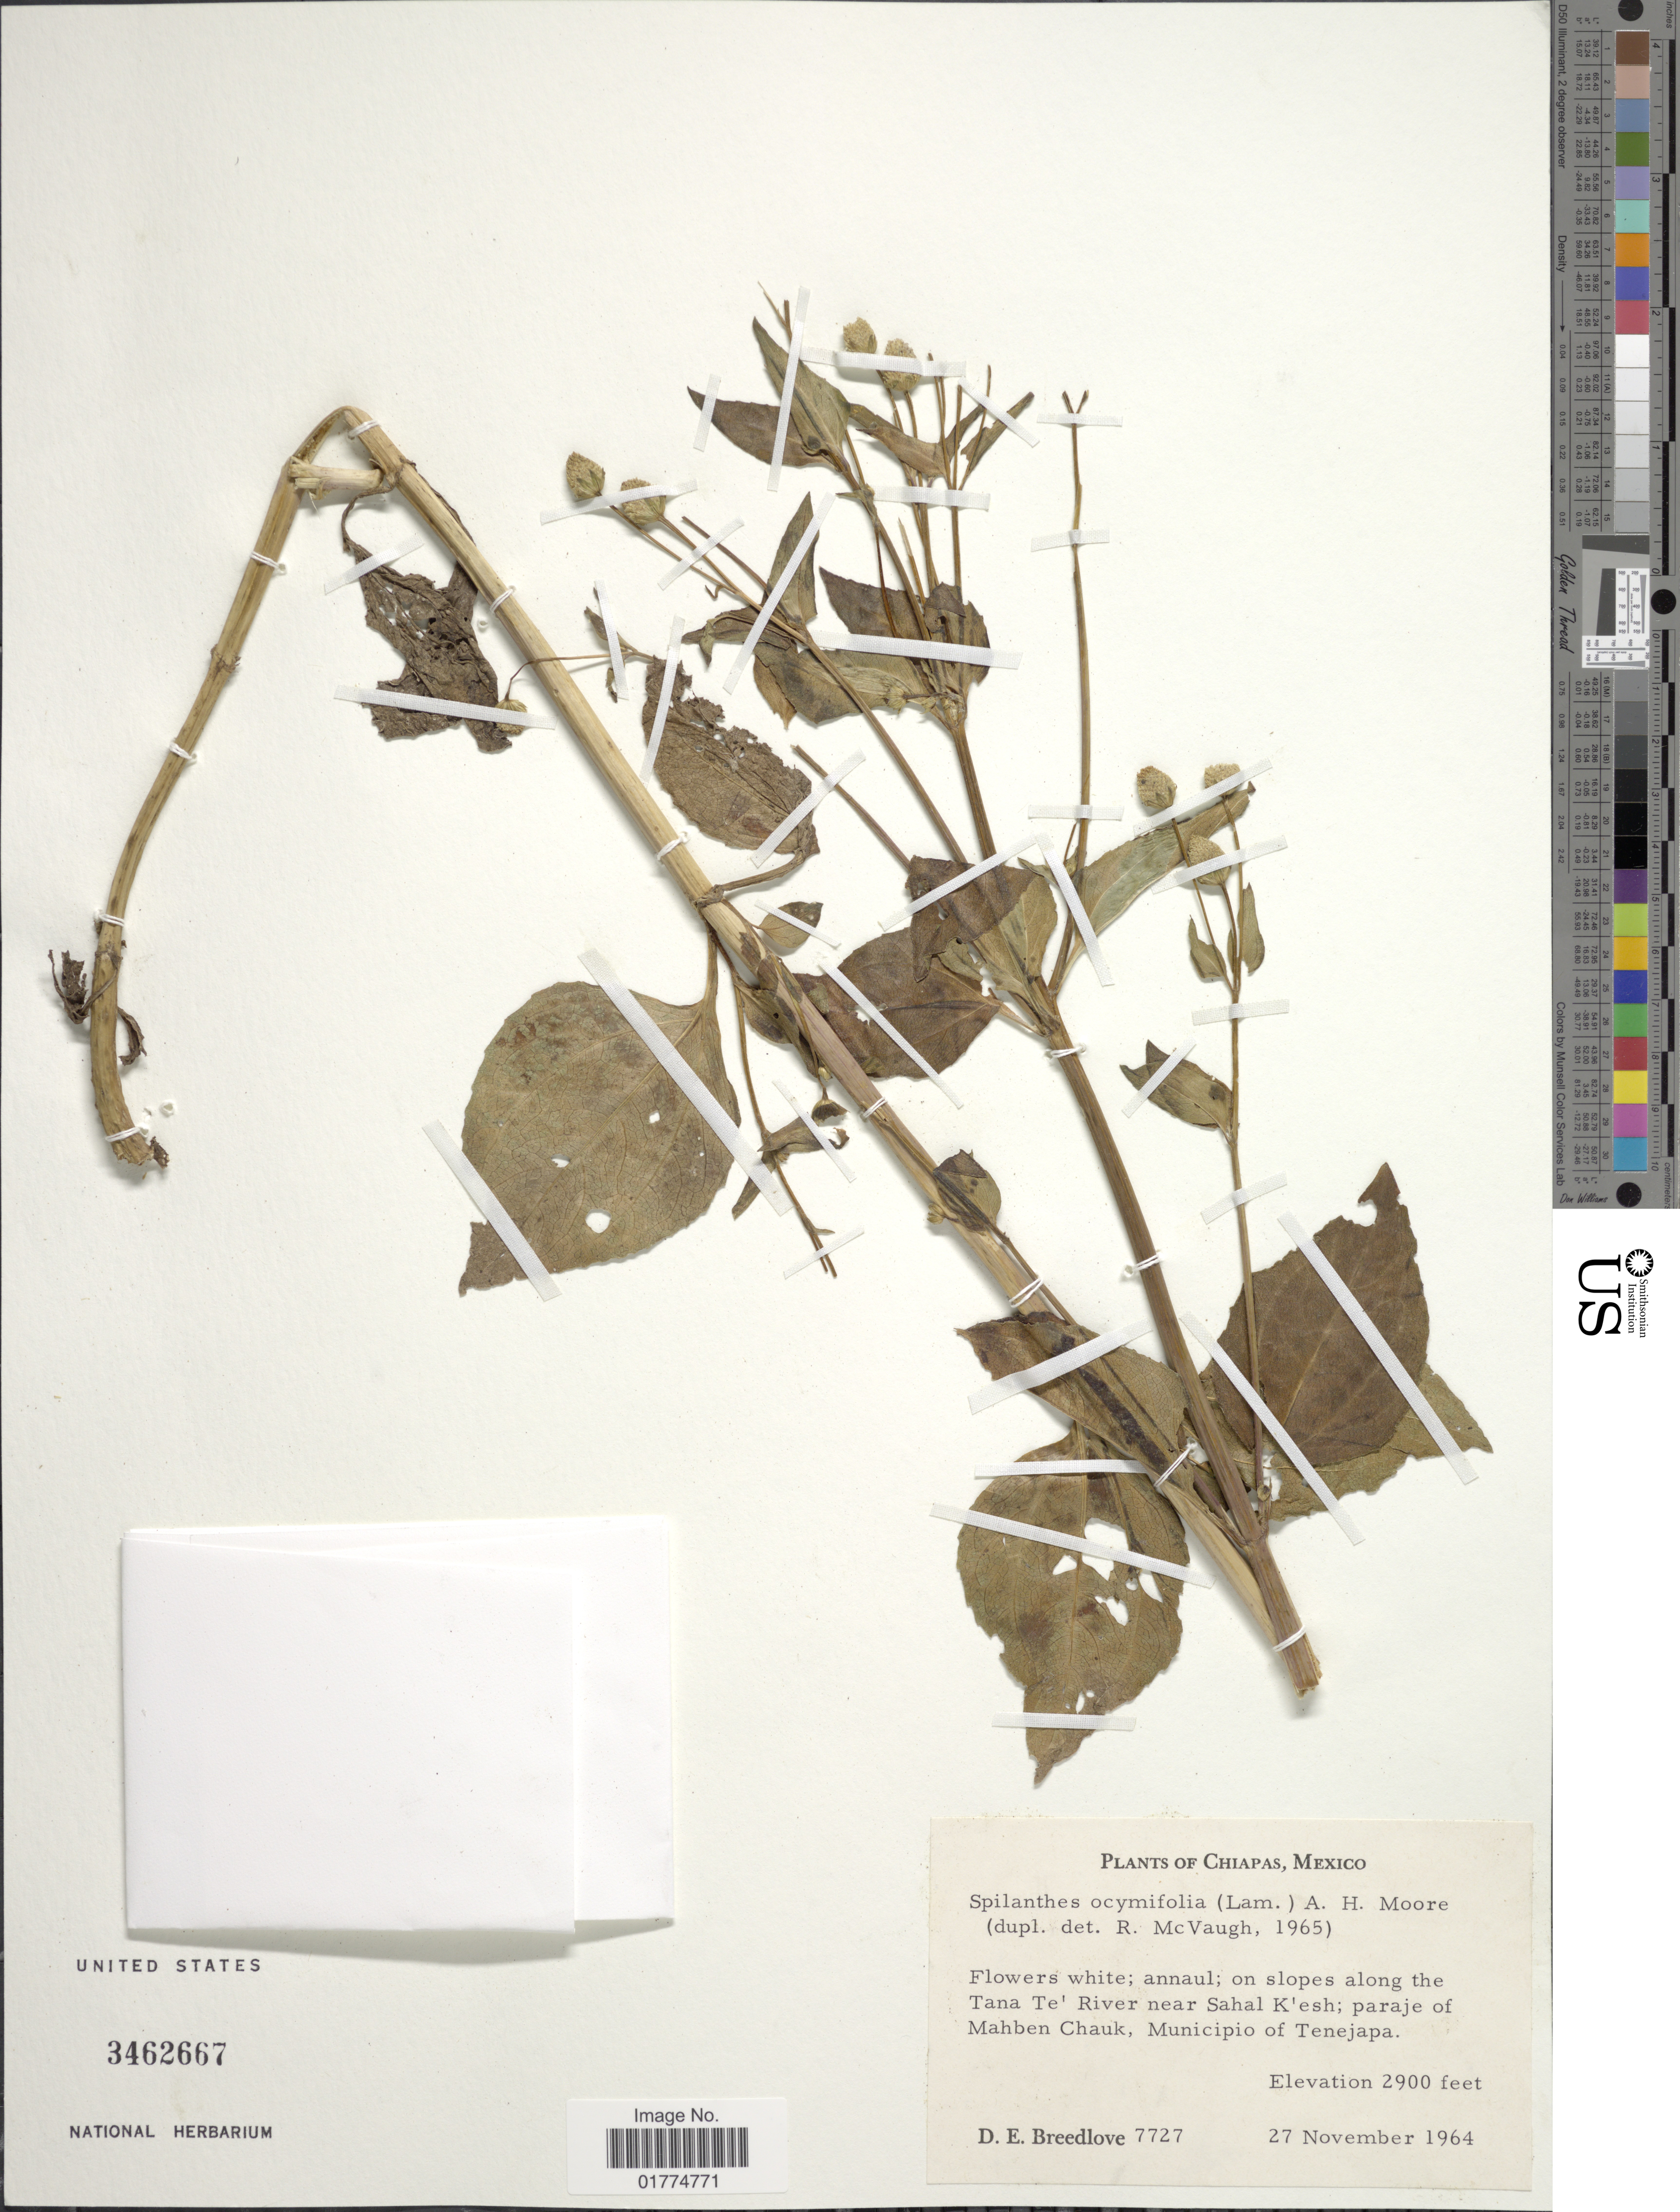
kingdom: Plantae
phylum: Tracheophyta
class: Magnoliopsida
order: Asterales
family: Asteraceae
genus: Acmella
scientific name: Acmella brachyglossa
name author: Cass.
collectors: D. E. Breedlove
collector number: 7727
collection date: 1964-11-27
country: Mexico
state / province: Chiapas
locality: On slopes along the Tana Te' River near Sahal K'esh: paraje of Mahben Chauk, Municipio of Tenejapa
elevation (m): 884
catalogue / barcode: US 3462667